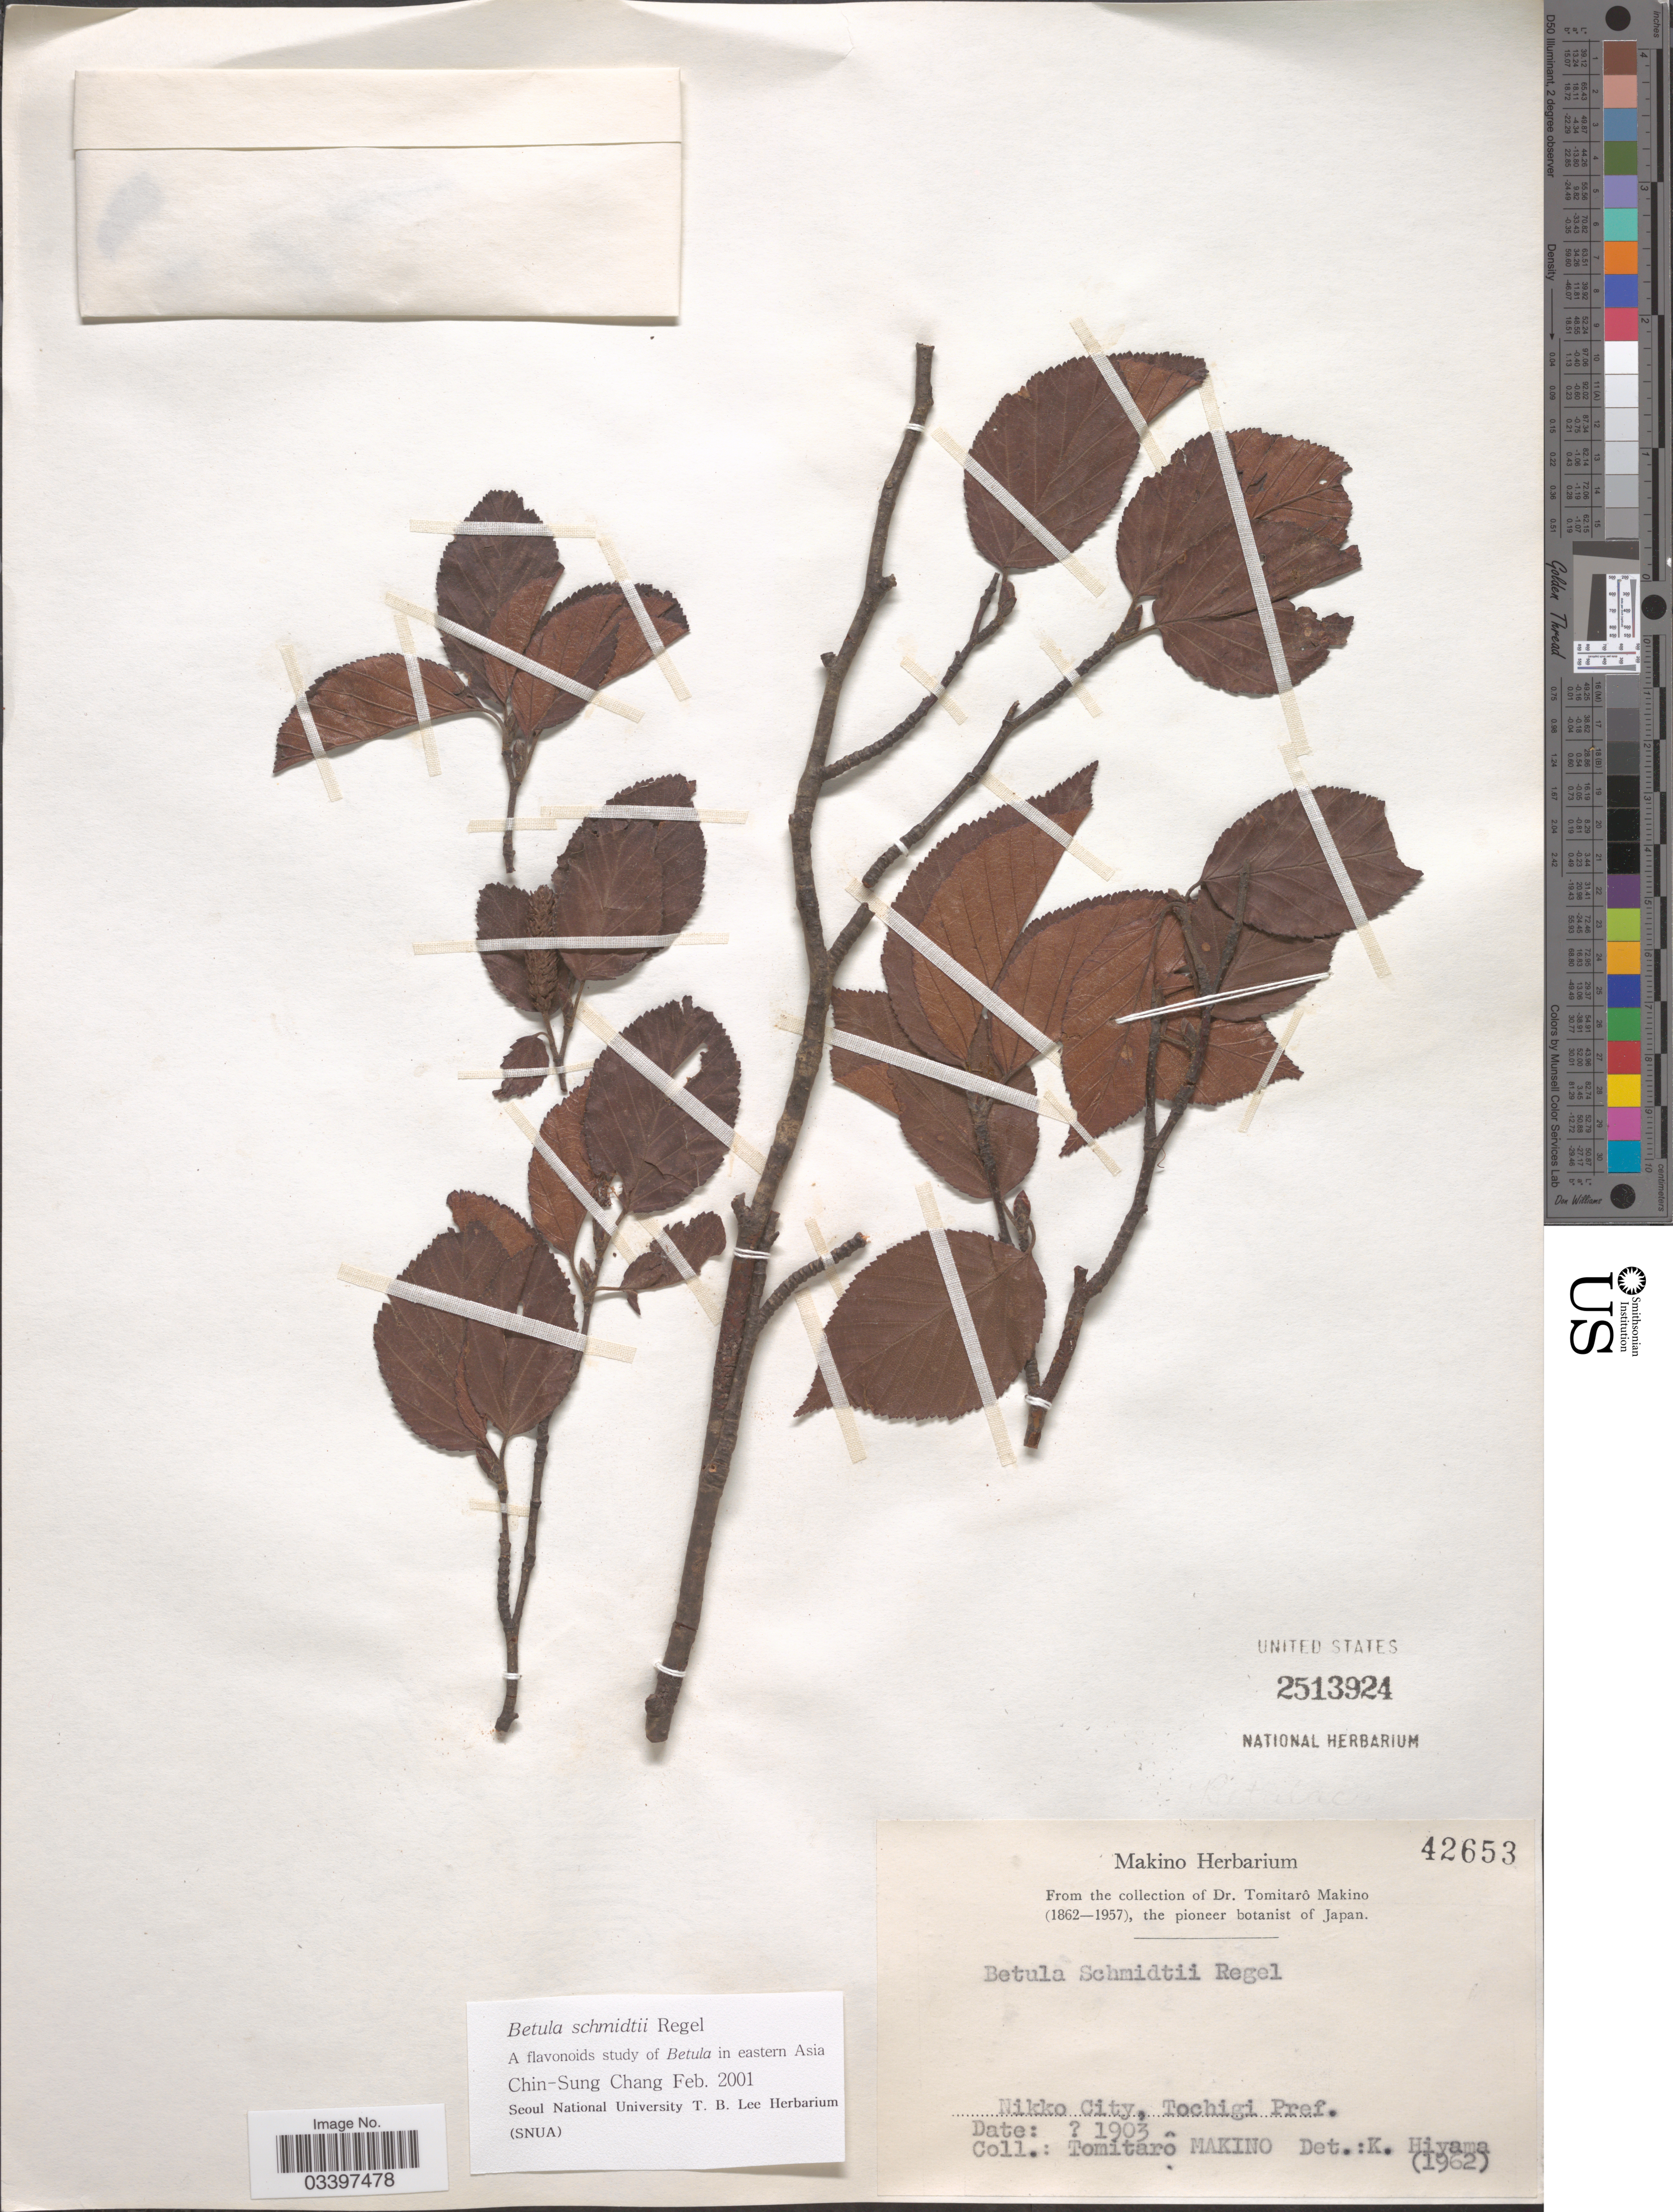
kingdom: Plantae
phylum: Tracheophyta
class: Magnoliopsida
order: Fagales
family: Betulaceae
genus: Betula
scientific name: Betula schmidtii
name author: Regel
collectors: T. Makino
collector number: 42653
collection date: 1903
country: Japan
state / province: Totigi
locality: Nikko City, Tochigi Pref.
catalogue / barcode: US 2513924